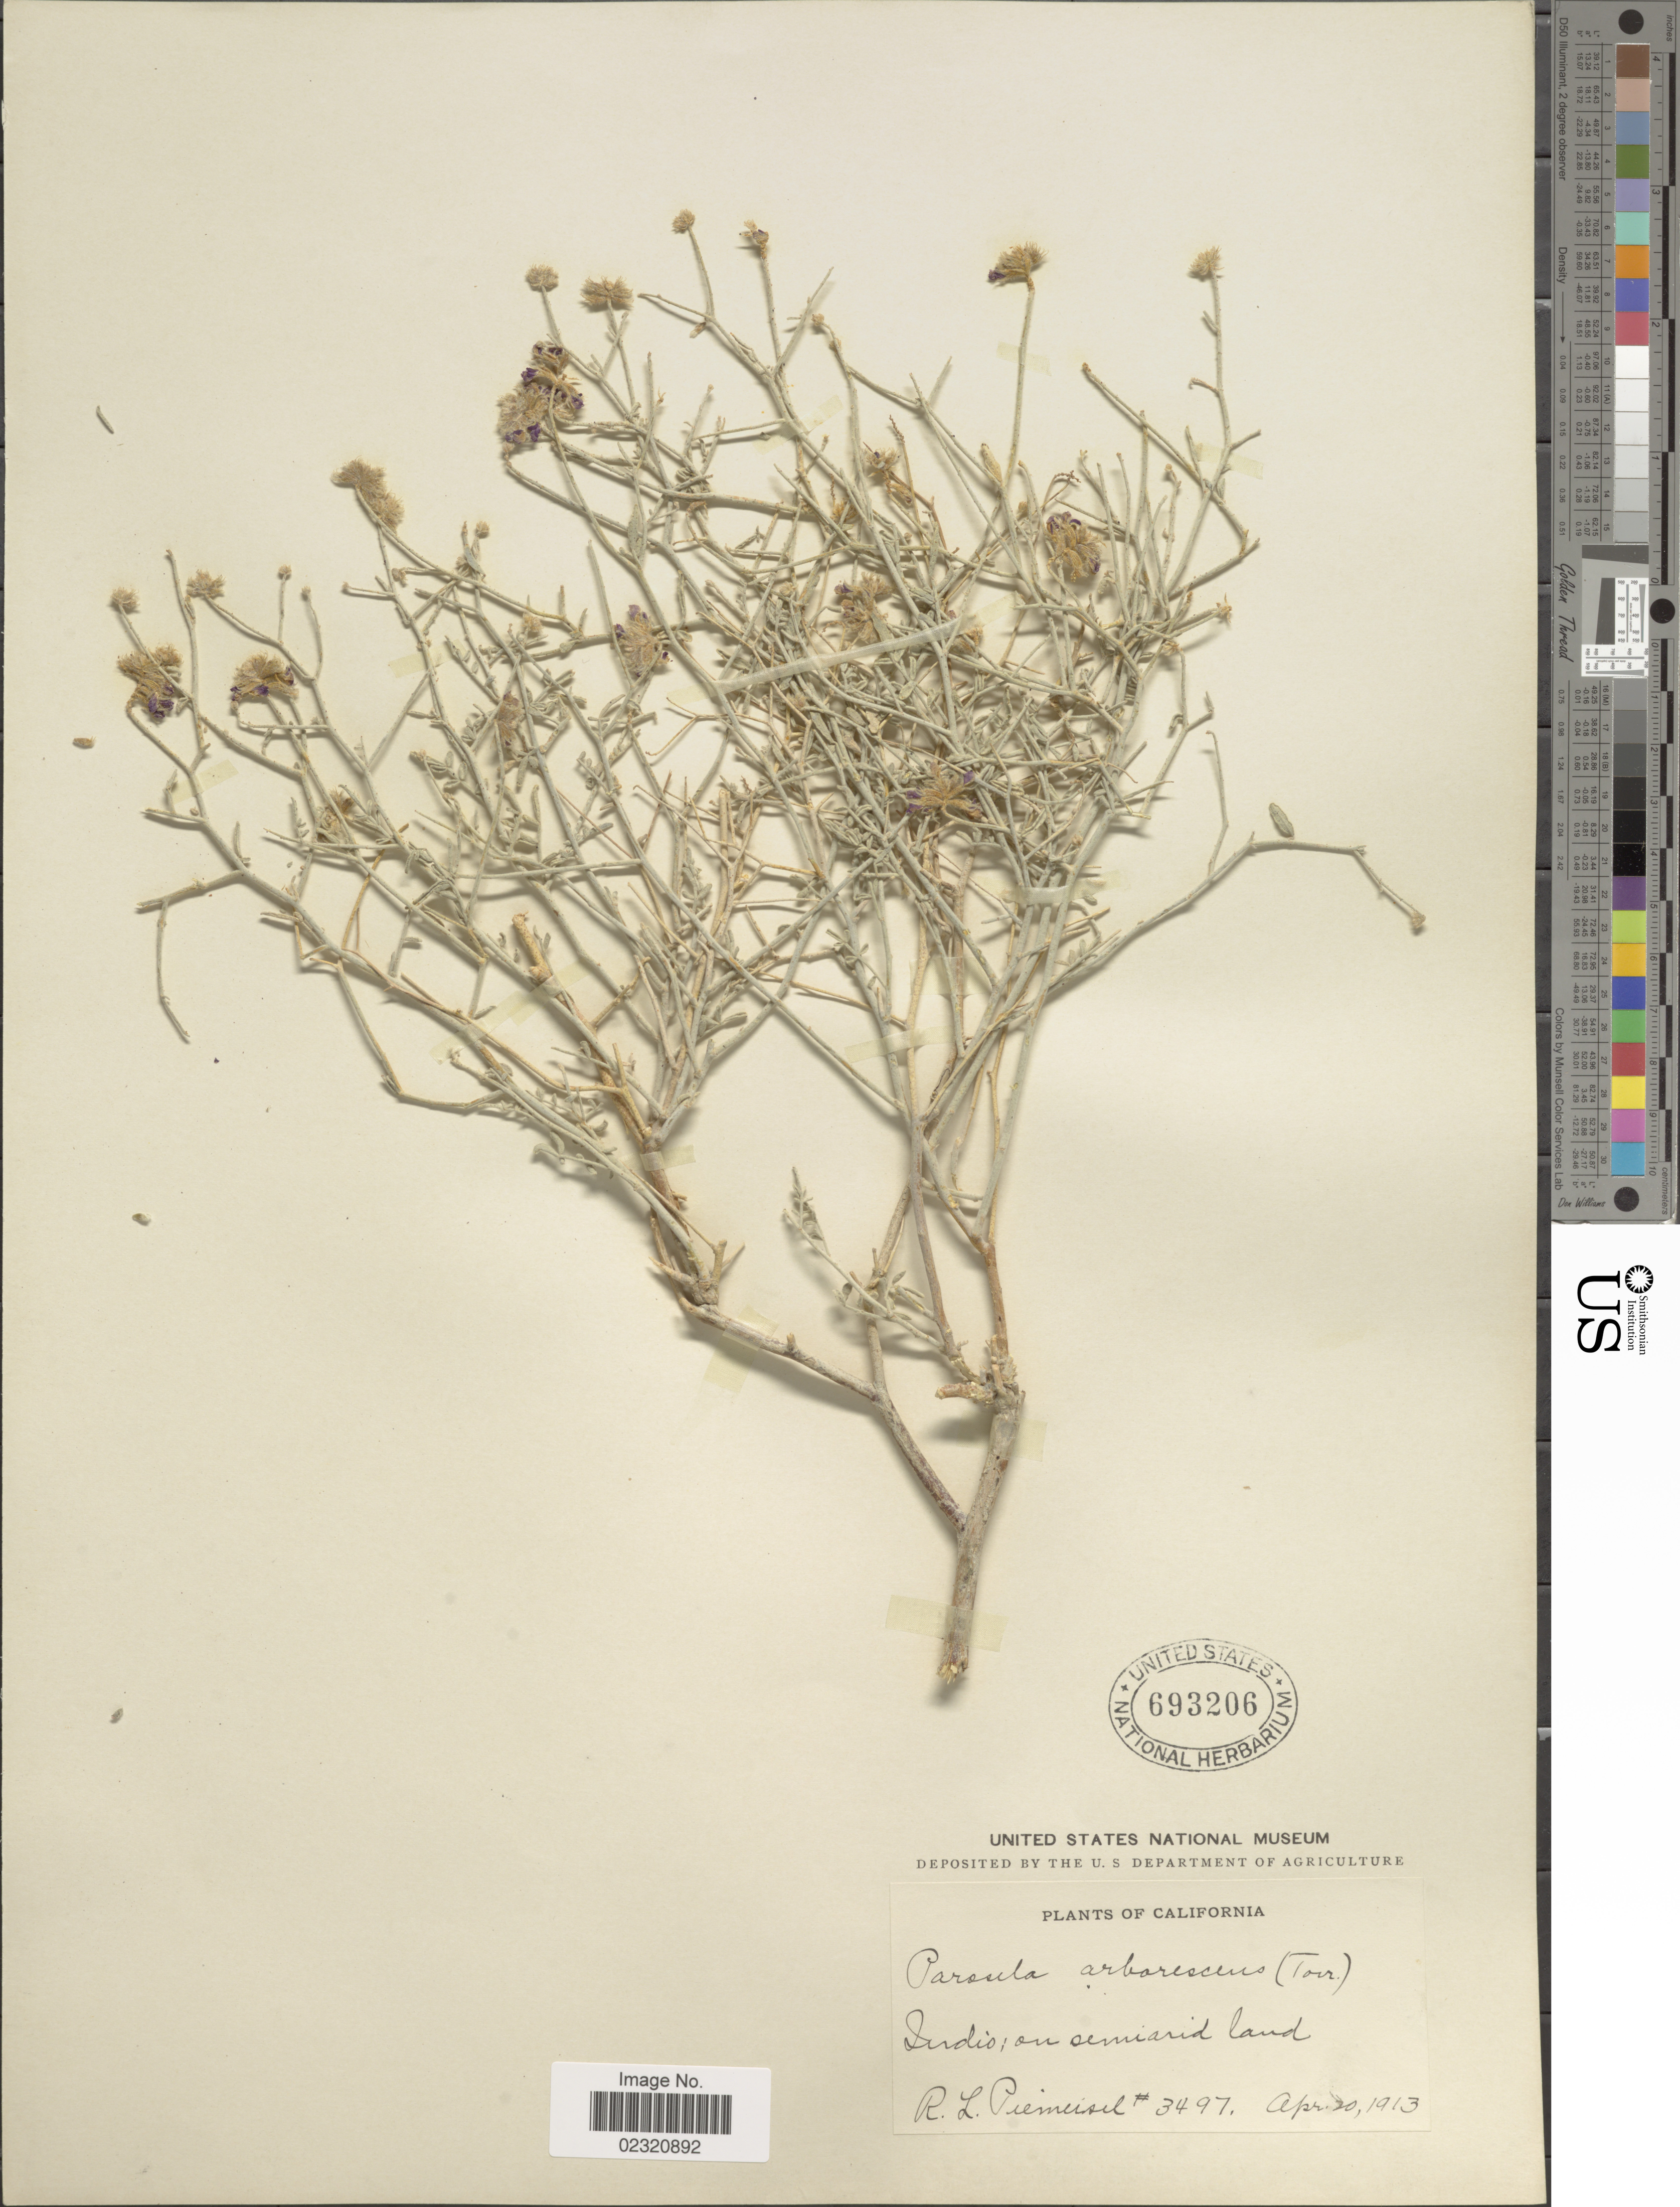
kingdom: Plantae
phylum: Tracheophyta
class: Magnoliopsida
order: Fabales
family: Fabaceae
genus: Psorothamnus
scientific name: Psorothamnus emoryi var. emoryi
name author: (A. Gray) Rydb.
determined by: Strong, M. T., (US), Smithsonian Institution - National Museum of Natural History (UNITED STATES)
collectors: R. L. Piemeisel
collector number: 3497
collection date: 1913-04-20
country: United States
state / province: California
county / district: Riverside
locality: Indio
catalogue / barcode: US 693206